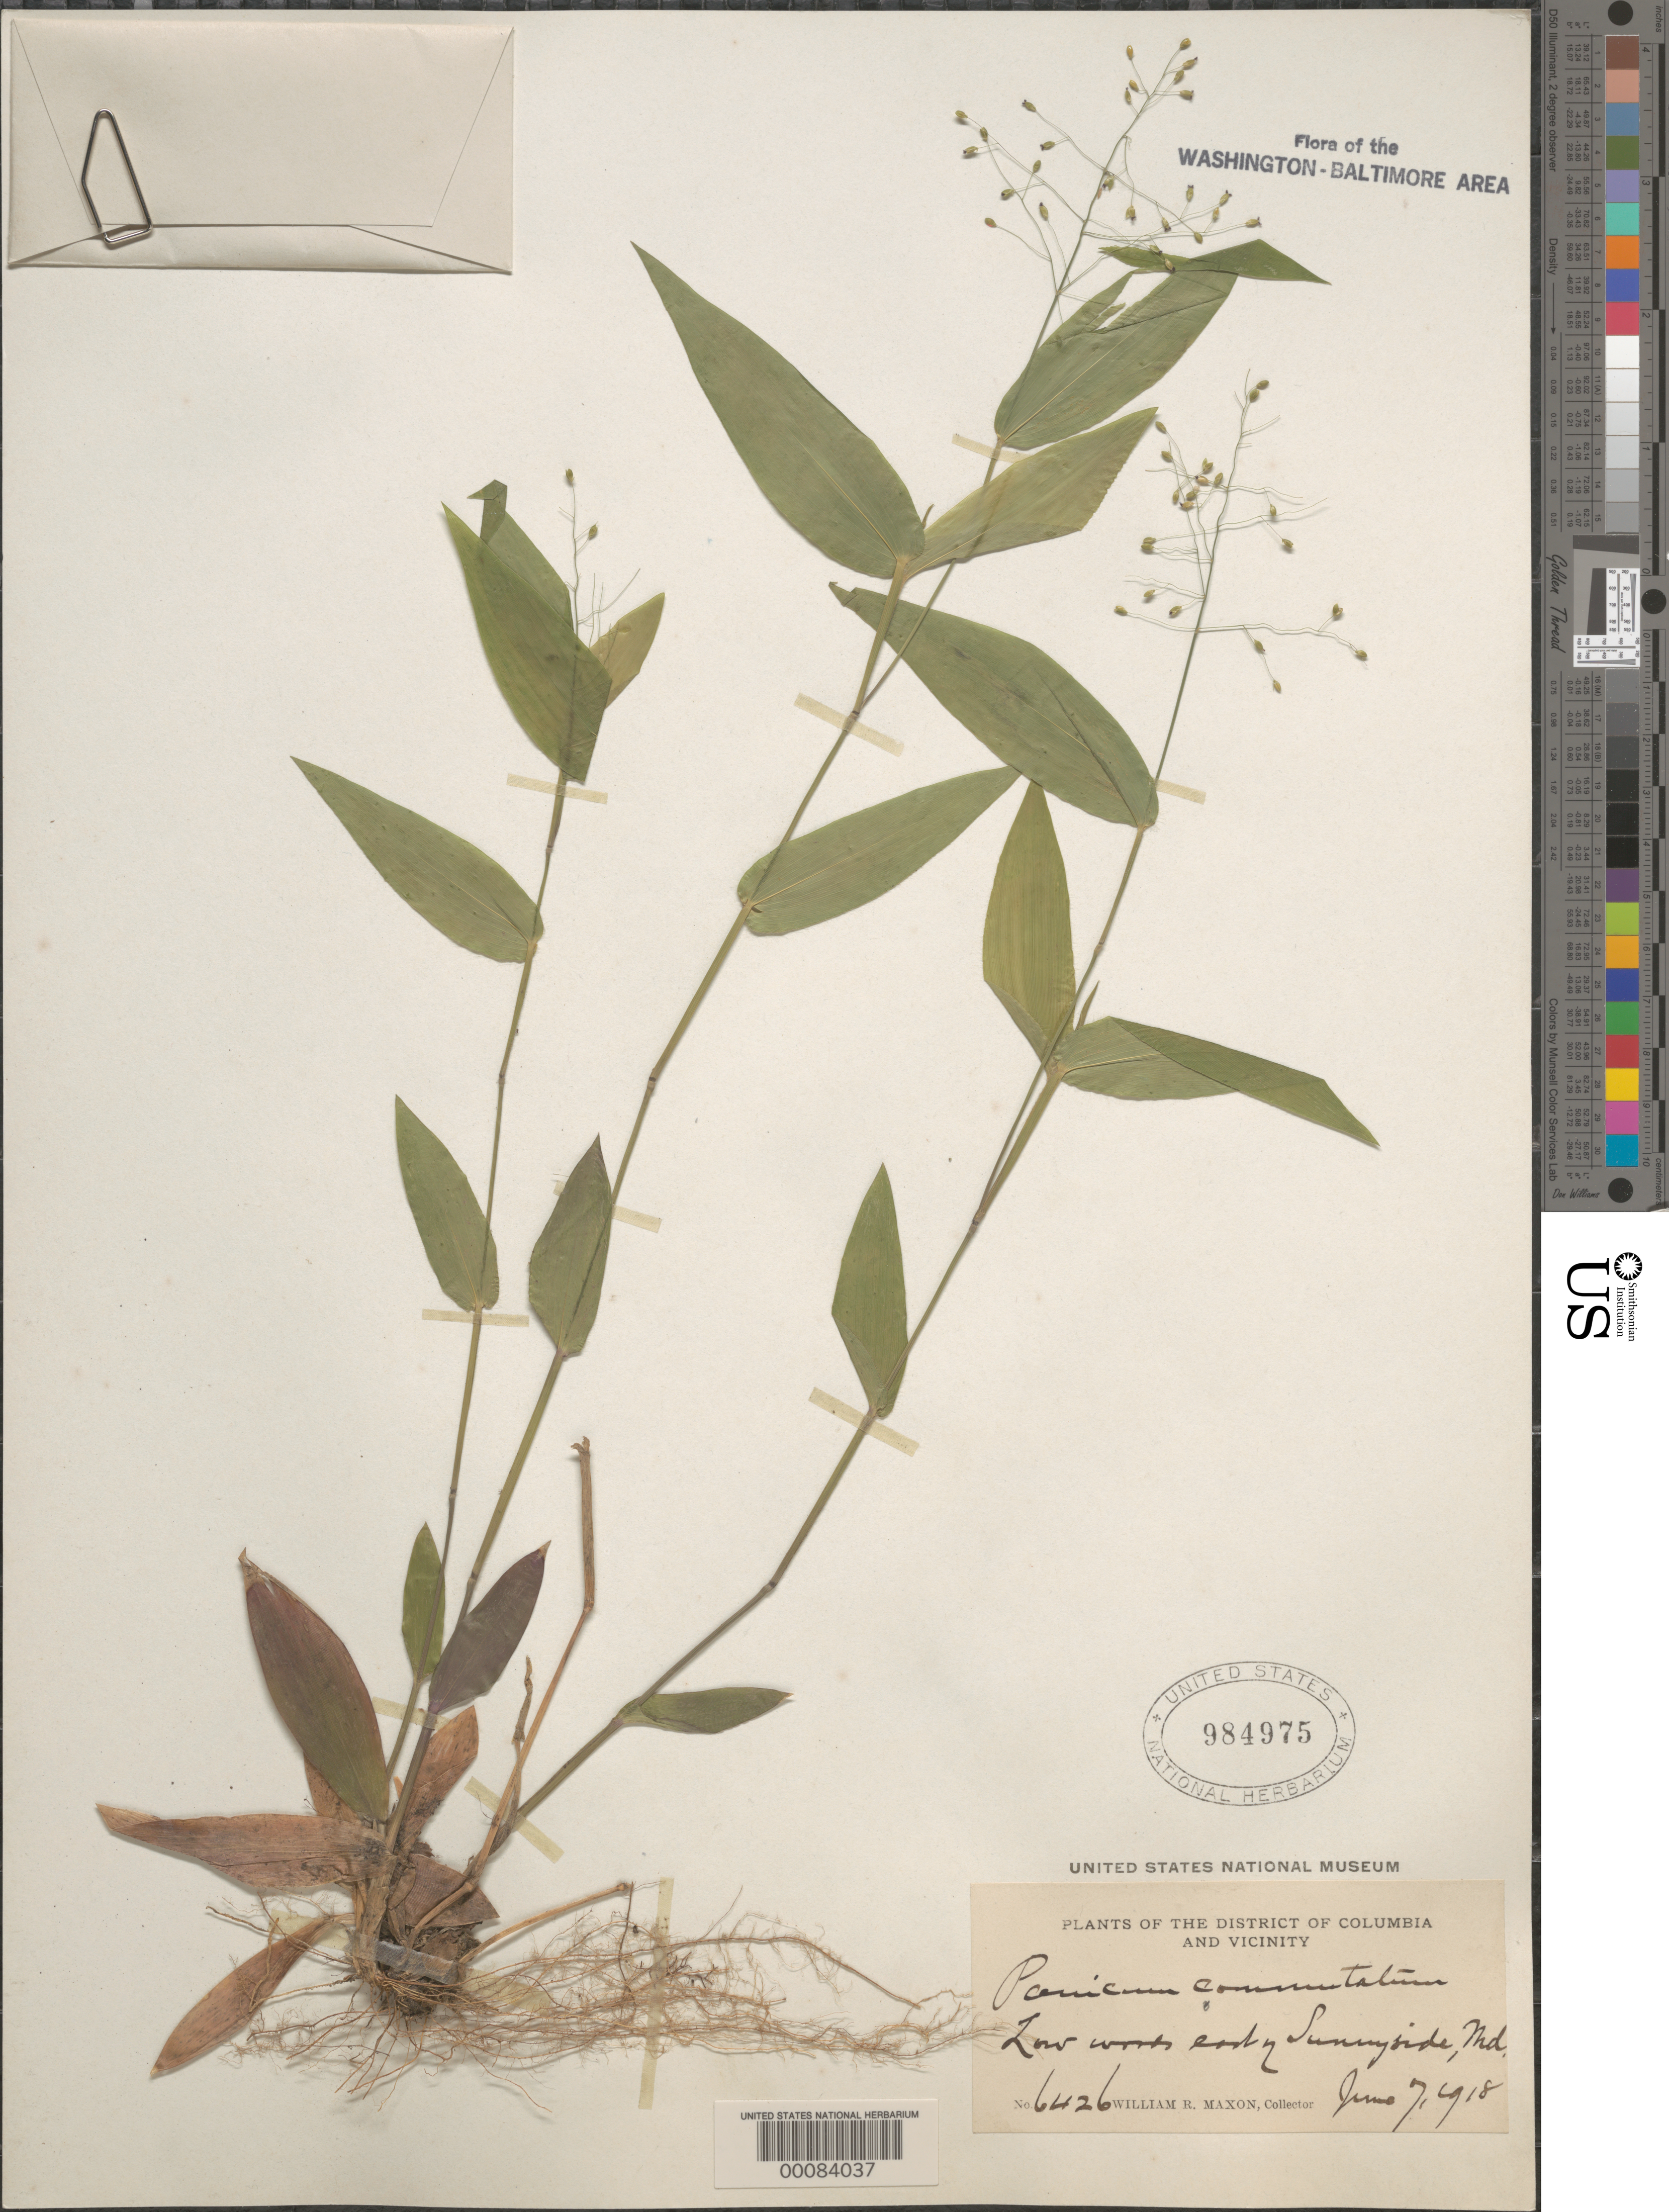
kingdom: Plantae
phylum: Tracheophyta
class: Liliopsida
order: Poales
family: Poaceae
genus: Dichanthelium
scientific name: Dichanthelium commutatum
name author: (Schult.) Gould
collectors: W. R. Maxon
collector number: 6426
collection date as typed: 07 Jun 1918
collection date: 1918-06-07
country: United States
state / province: Maryland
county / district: Prince George's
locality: Sunnyside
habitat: Low woods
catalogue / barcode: US 984975